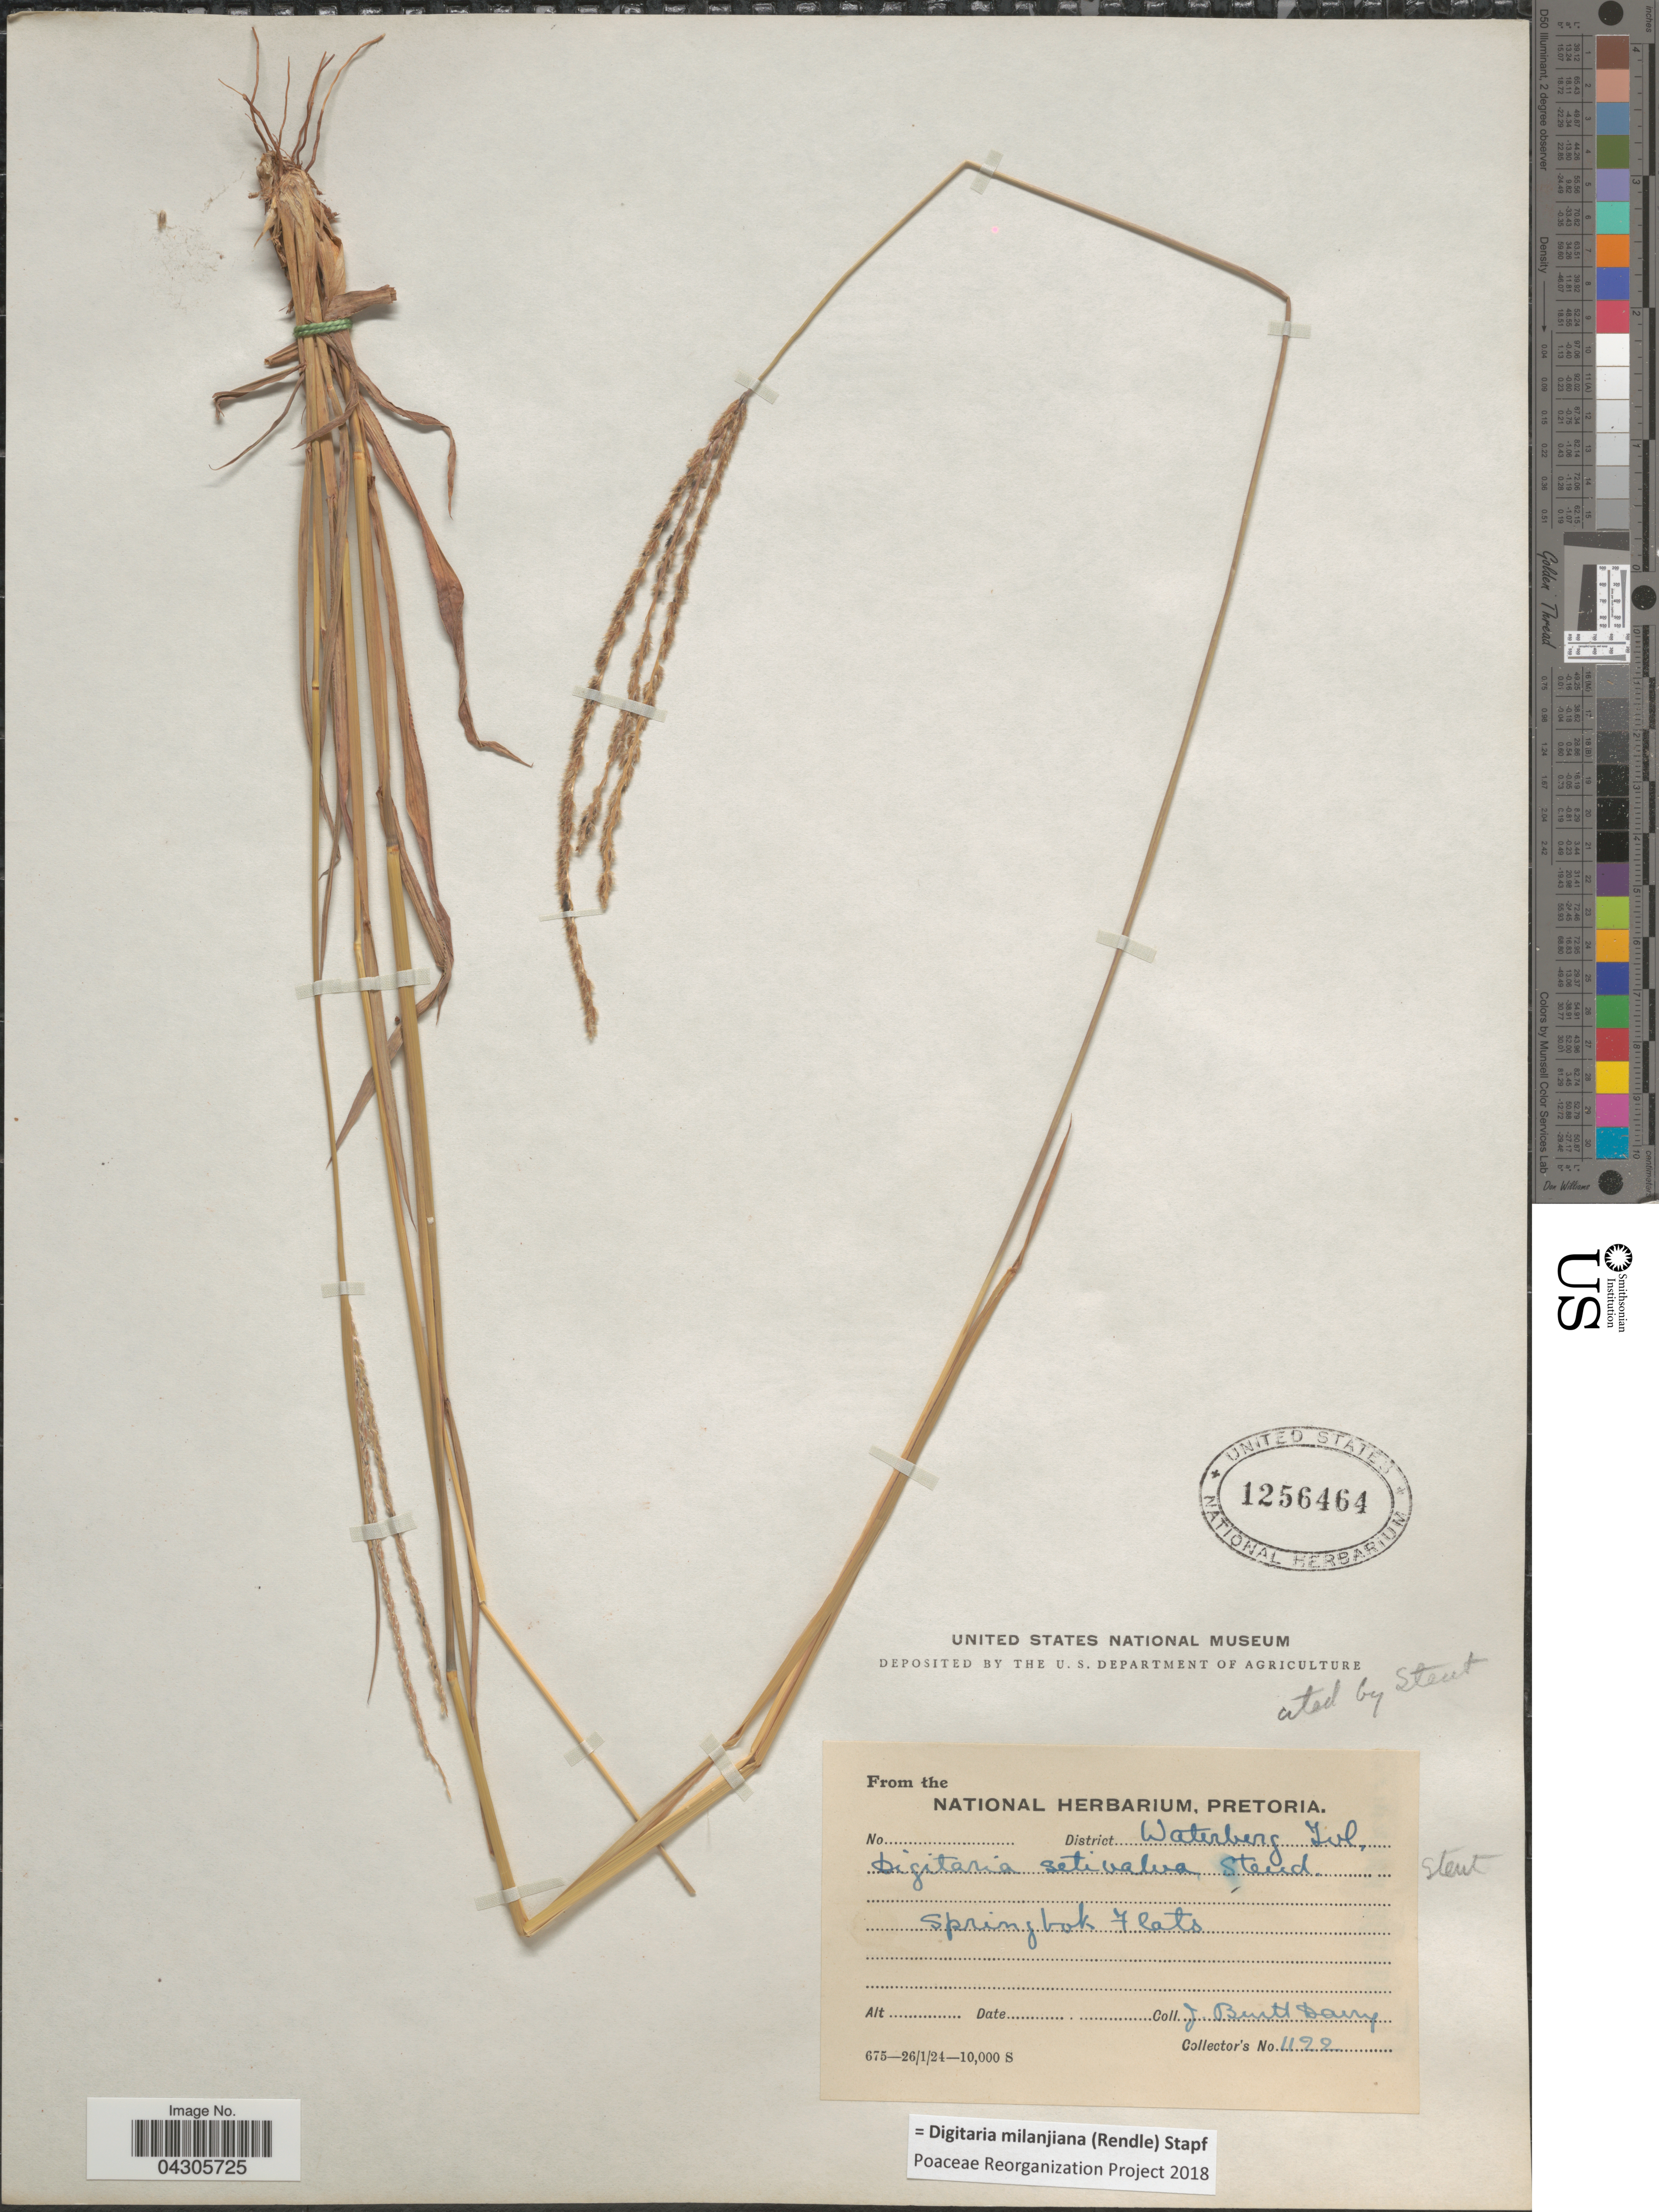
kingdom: Plantae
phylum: Tracheophyta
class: Liliopsida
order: Poales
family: Poaceae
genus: Digitaria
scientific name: Digitaria milanjiana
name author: (Rendle) Stapf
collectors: J. Burtt Davy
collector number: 1122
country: South Africa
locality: District Waterberg Tvl. Springbok Flats.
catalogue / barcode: US 1256464